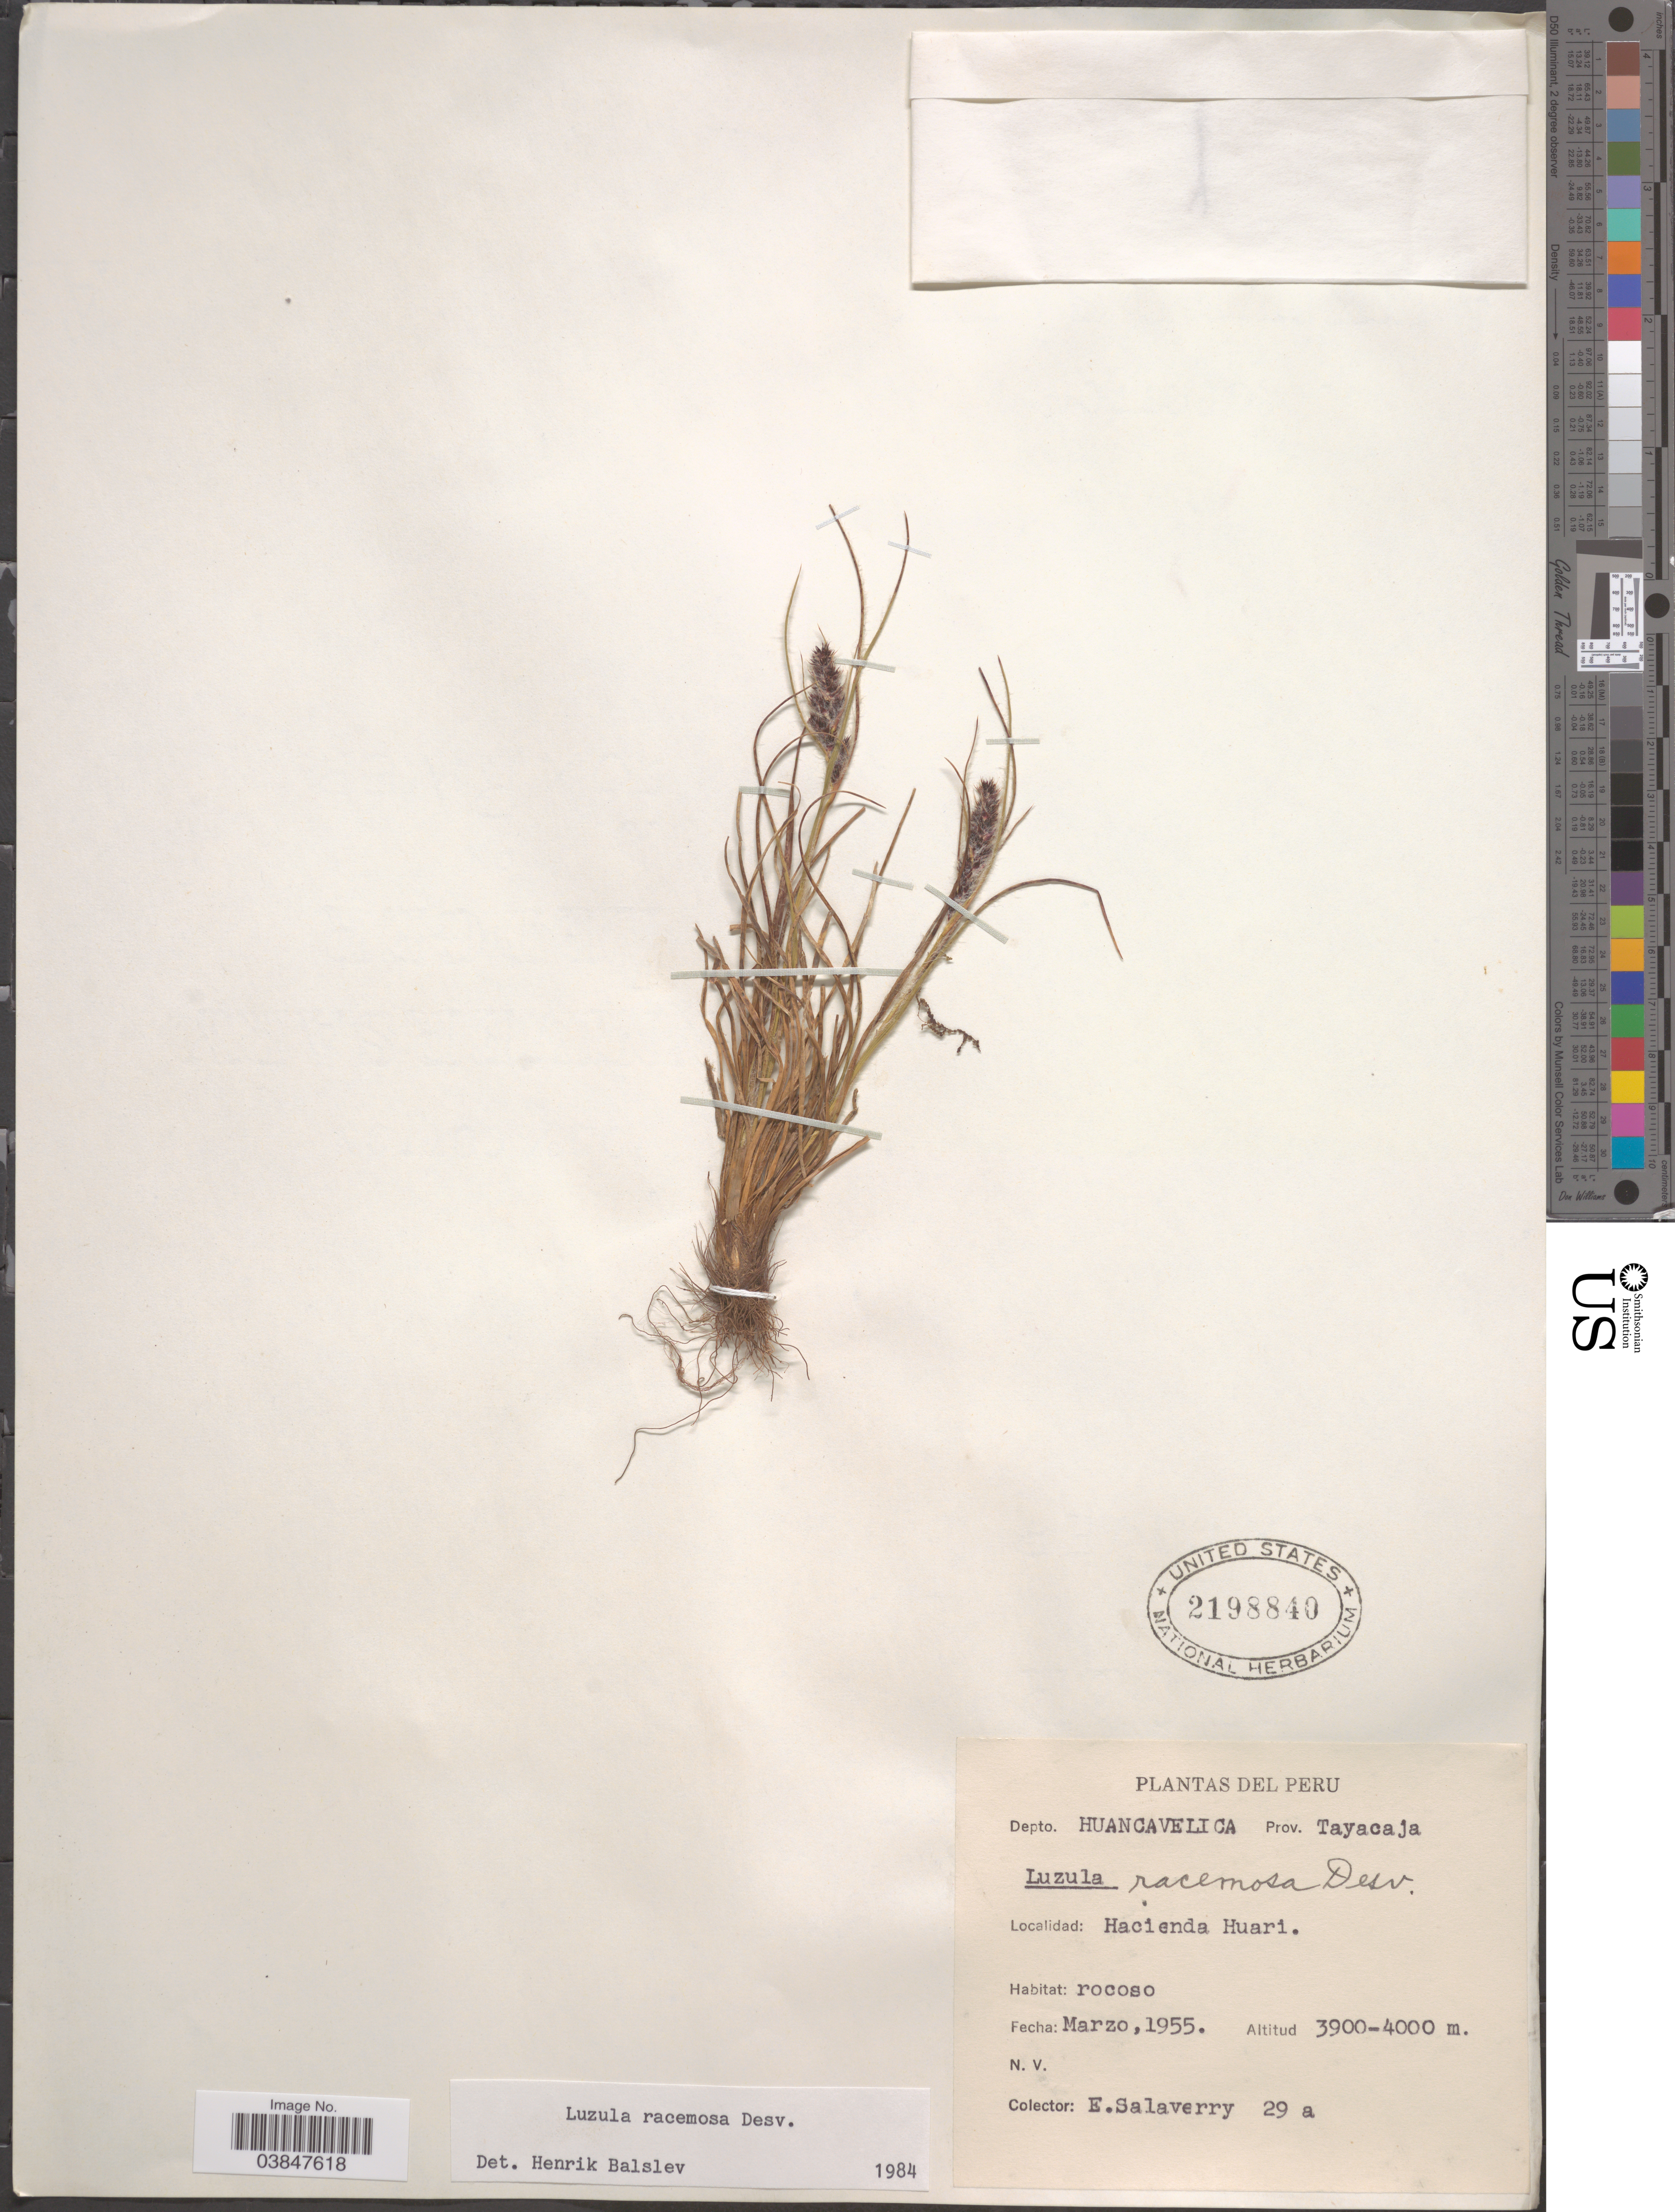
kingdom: Plantae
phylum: Tracheophyta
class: Liliopsida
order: Poales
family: Juncaceae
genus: Luzula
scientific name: Luzula racemosa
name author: Desv.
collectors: E. Salaverry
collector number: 29a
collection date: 1955-03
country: Peru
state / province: Huancavelica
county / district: Tayacaja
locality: Depto. Huancavelica. Prov. Tayacaja. Hacienda Huari.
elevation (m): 3900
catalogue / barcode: US 2198840